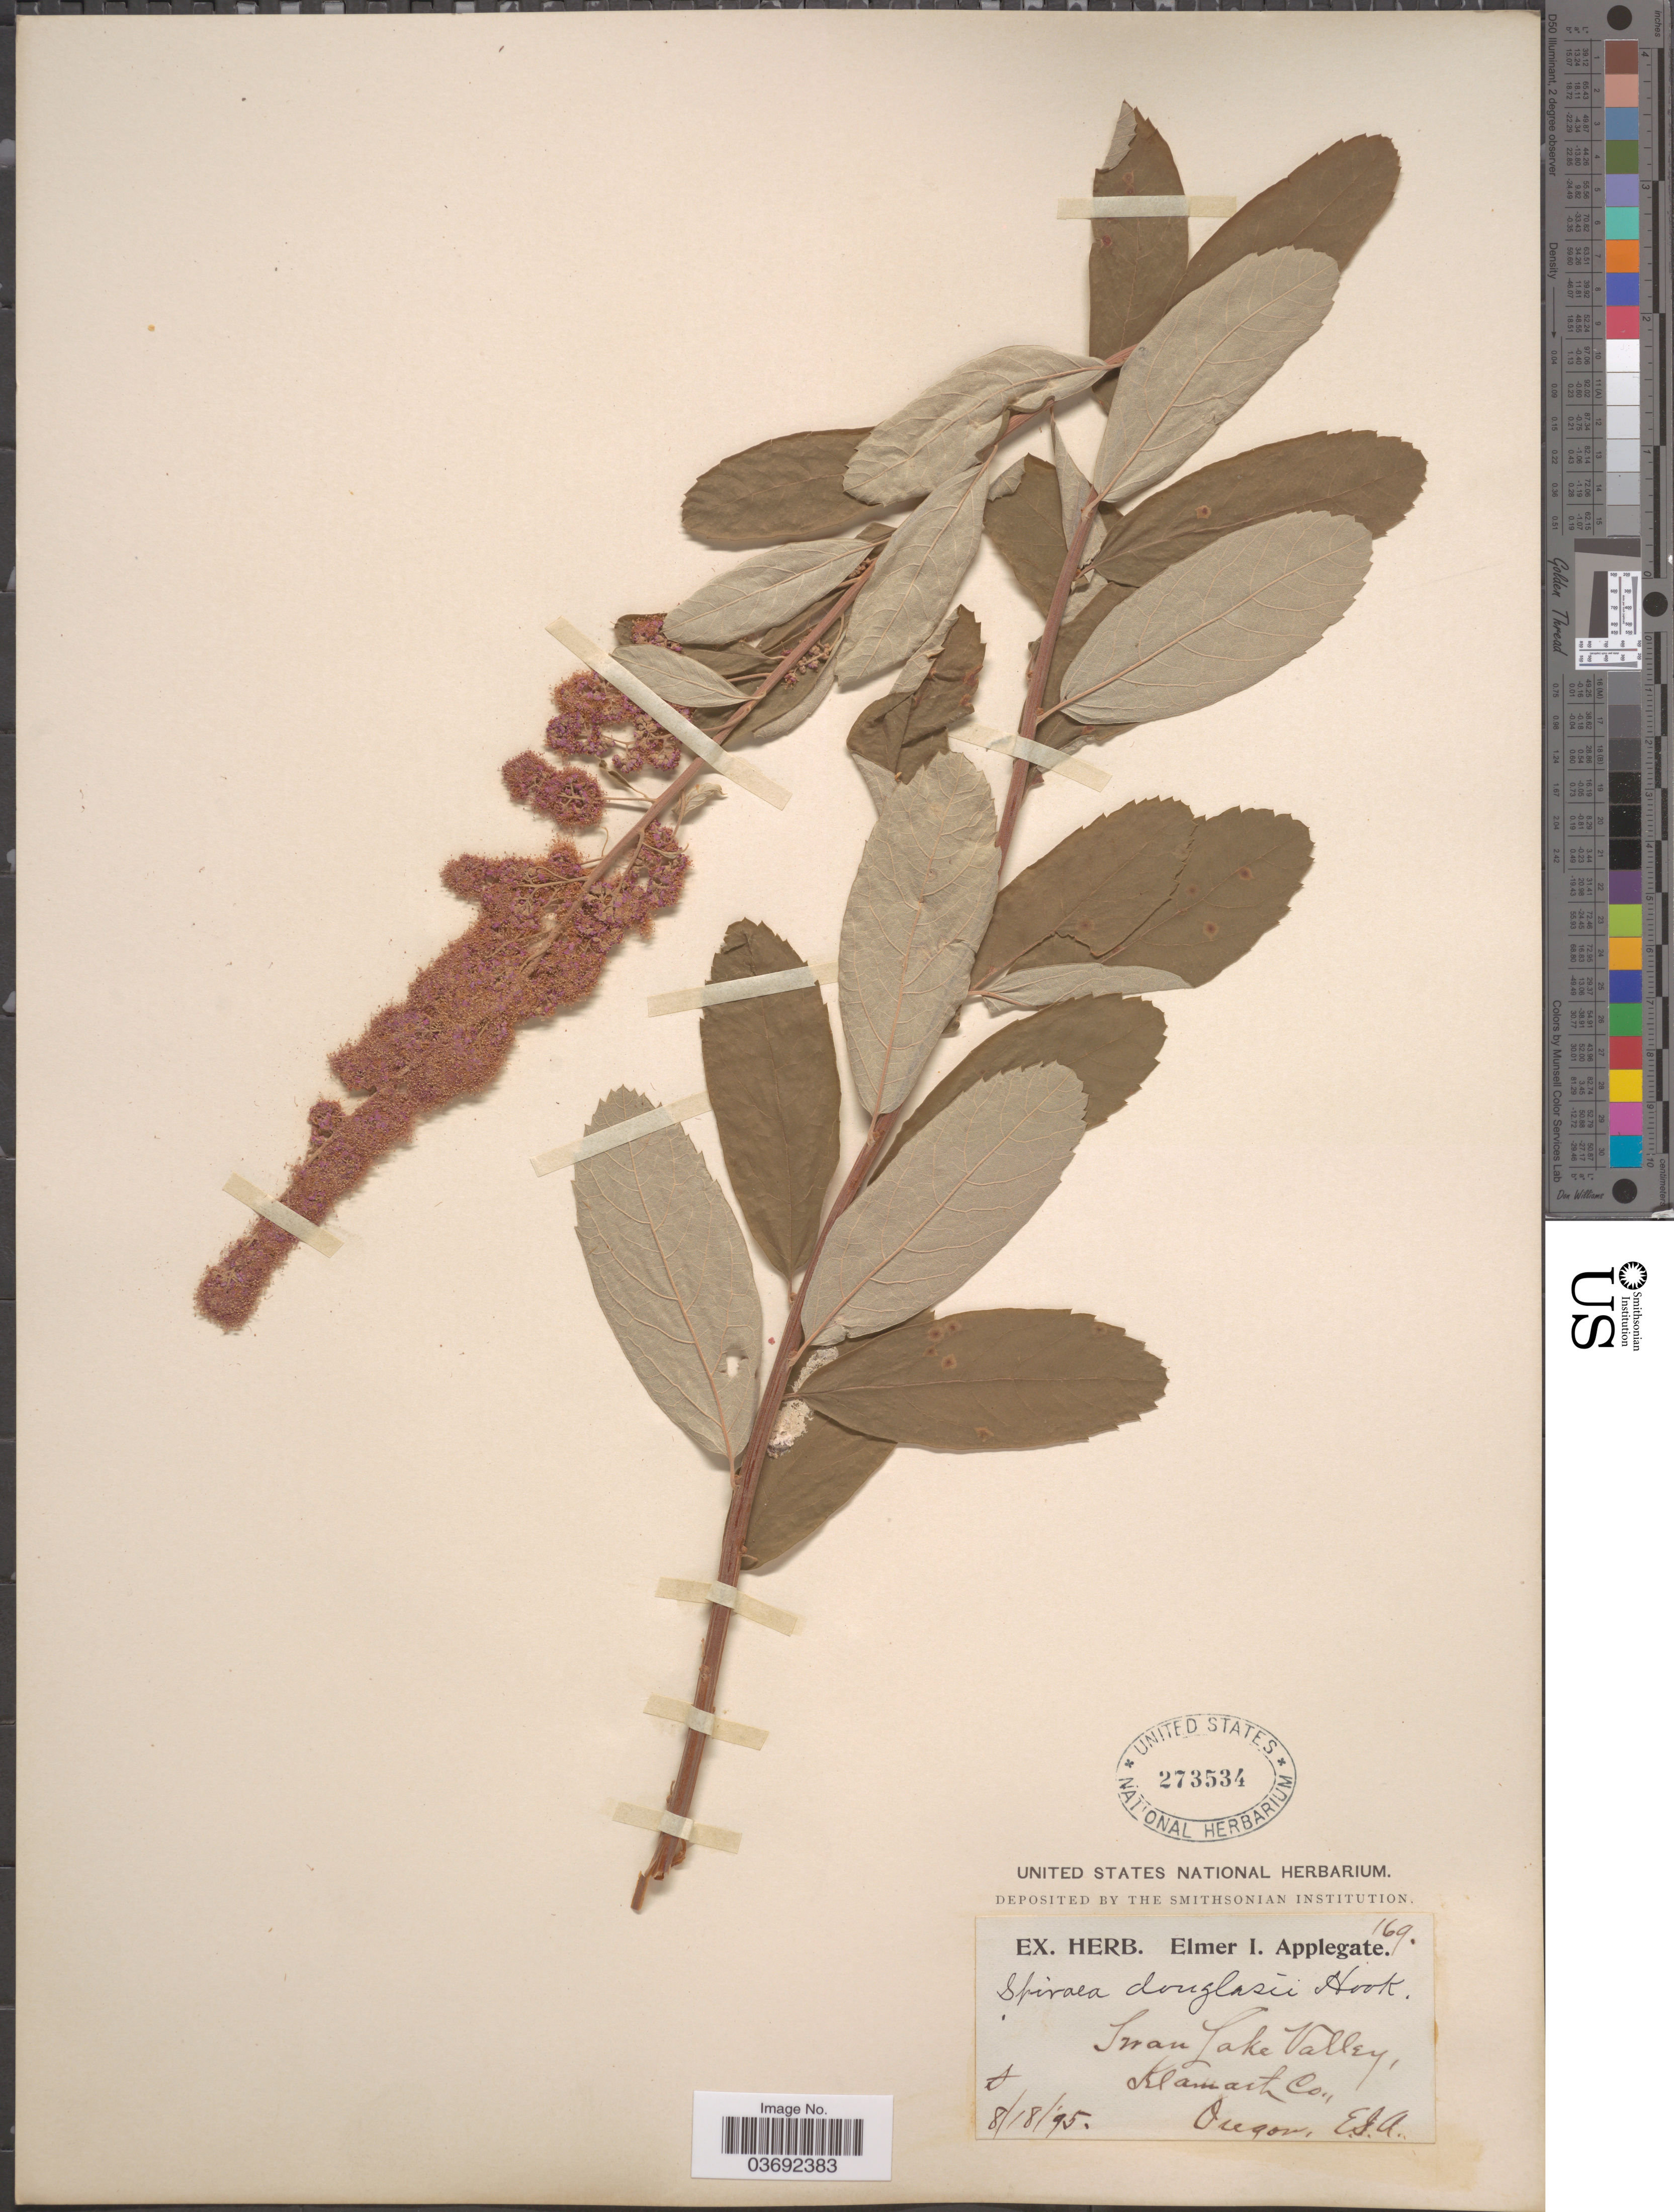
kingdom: Plantae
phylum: Tracheophyta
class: Magnoliopsida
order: Rosales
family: Rosaceae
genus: Spiraea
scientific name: Spiraea douglasii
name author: Hook.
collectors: E. I. Applegate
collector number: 169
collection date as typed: Transcribed d/m/y: 18/8/95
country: United States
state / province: Oregon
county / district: Klamath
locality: Swam Lake Valley, Klamath Co.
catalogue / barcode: US 273534